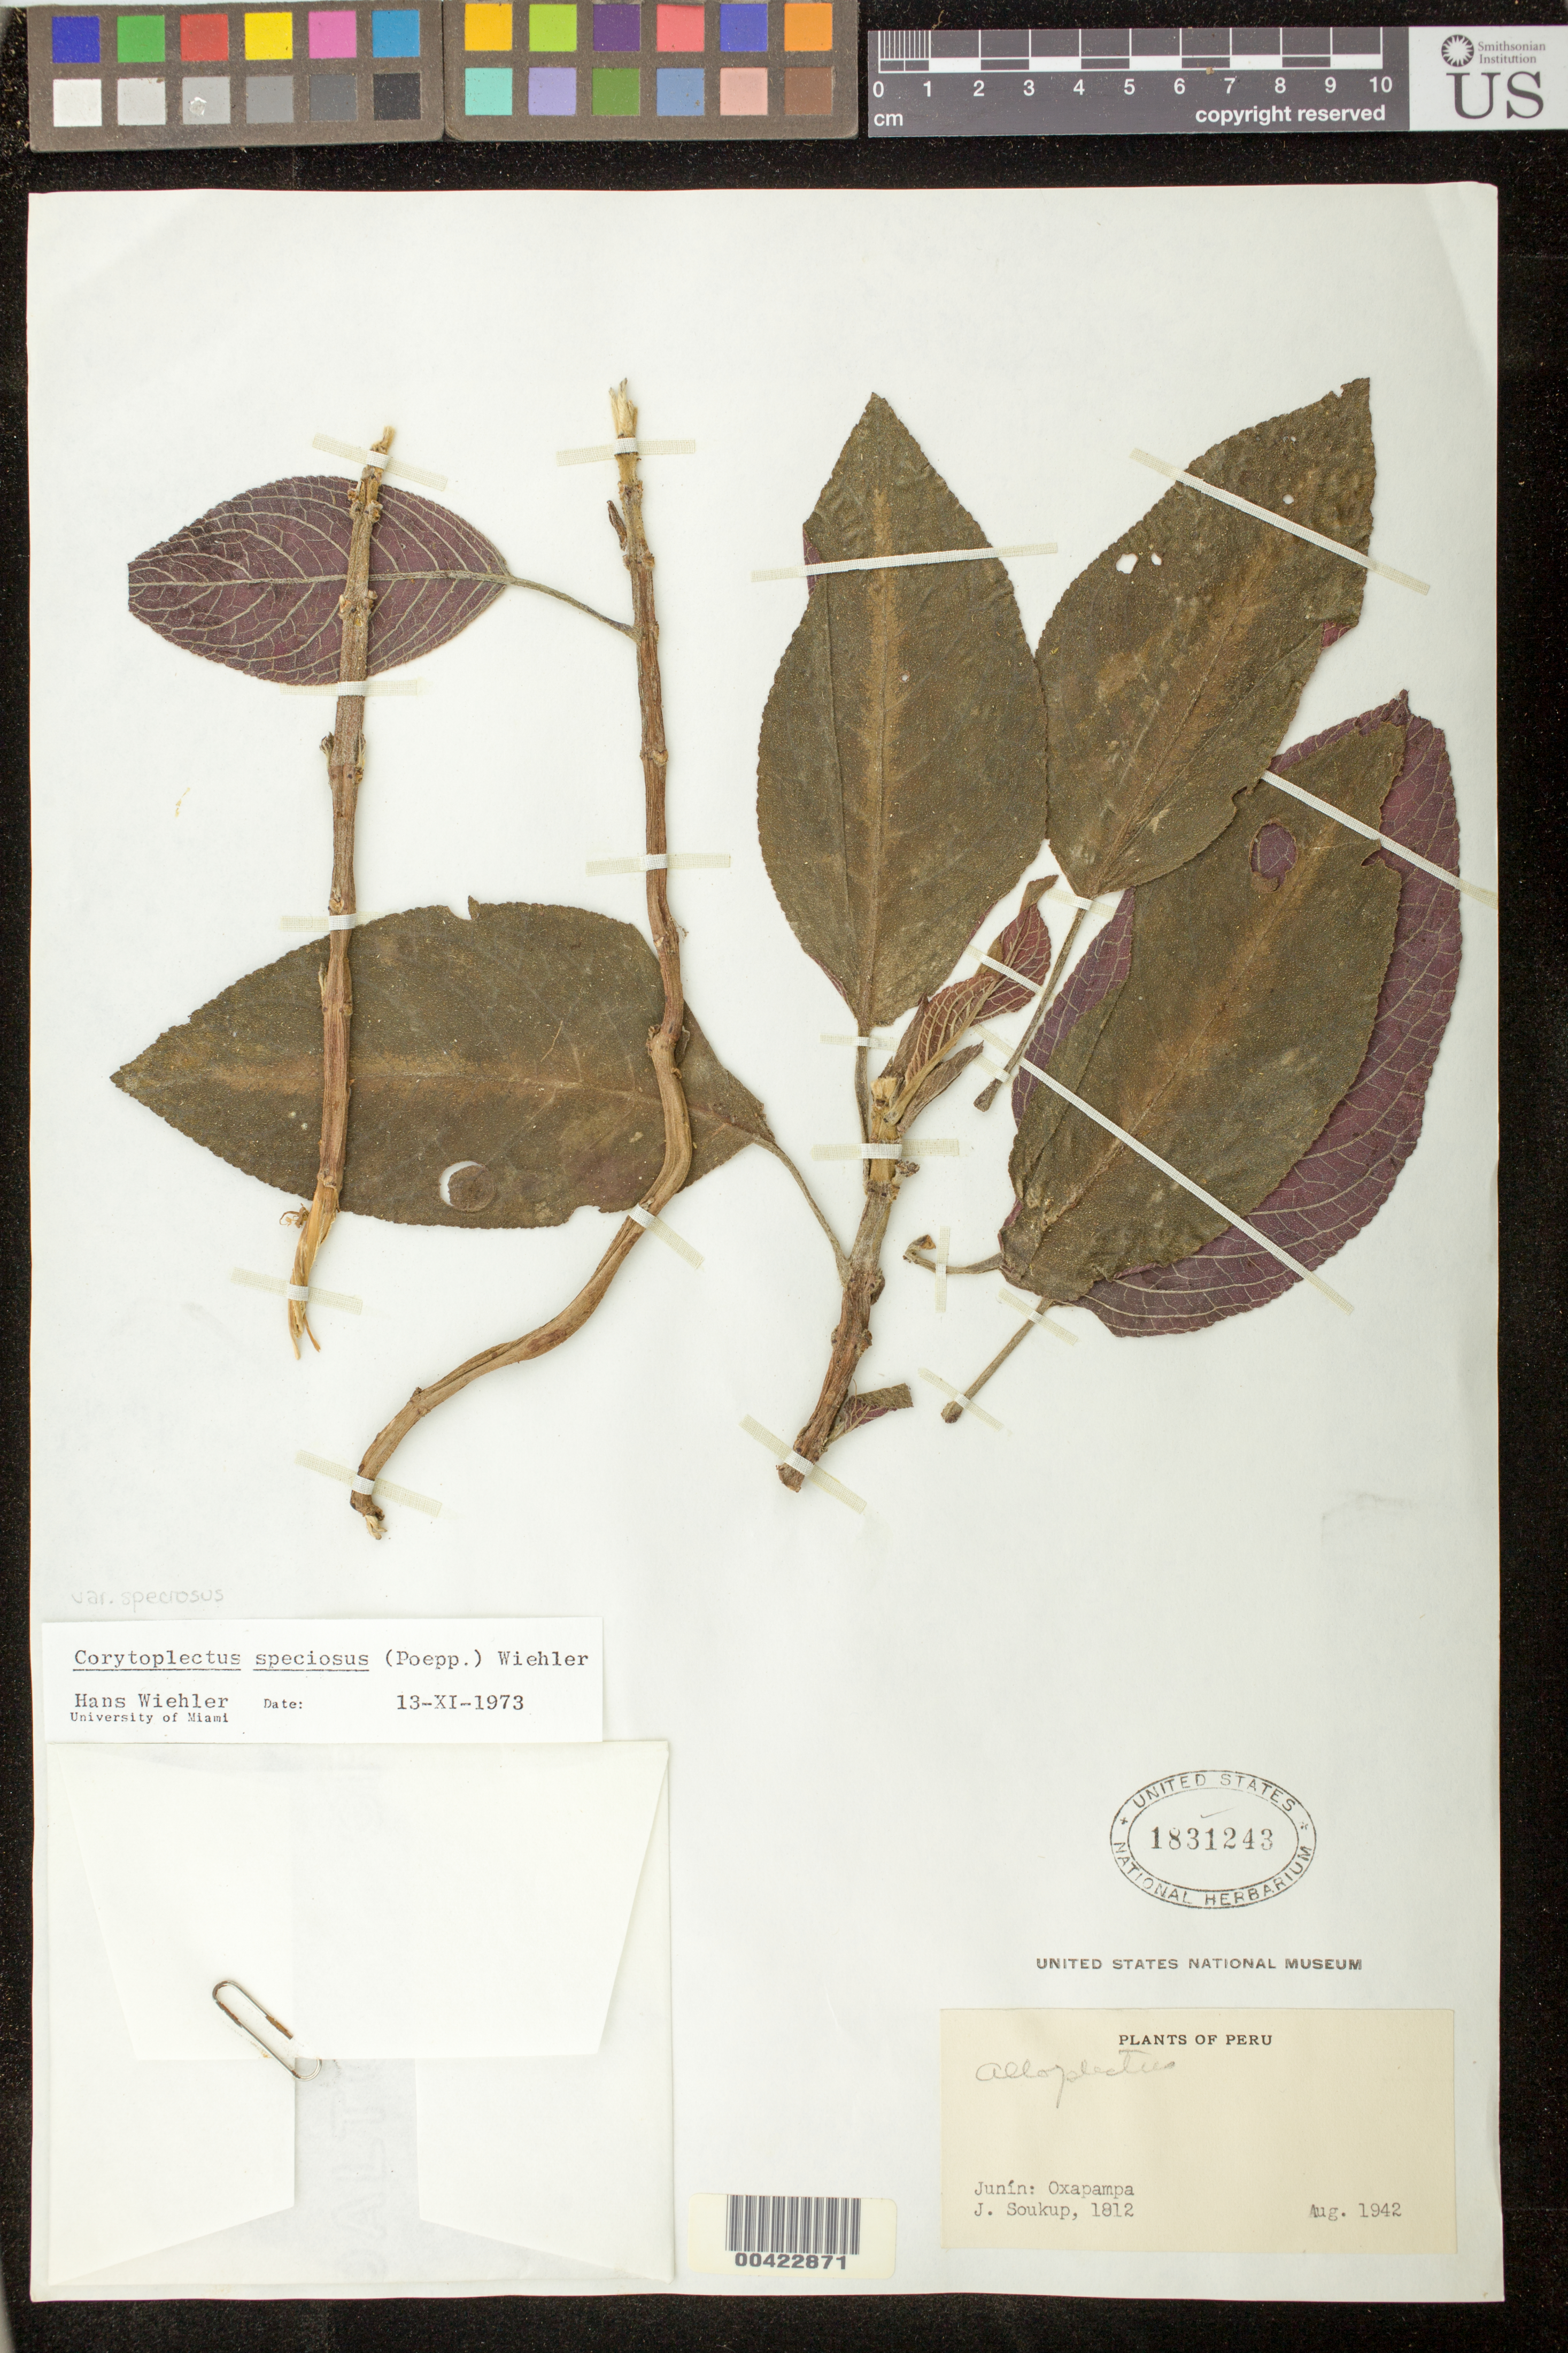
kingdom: Plantae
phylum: Tracheophyta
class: Magnoliopsida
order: Lamiales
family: Gesneriaceae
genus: Corytoplectus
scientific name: Corytoplectus speciosus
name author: (Poepp.) Wiehler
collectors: J. J. Soukup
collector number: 1912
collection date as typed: Aug 1942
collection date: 1942-08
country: Peru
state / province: Junín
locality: Oxapampa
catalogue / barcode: US 1831243